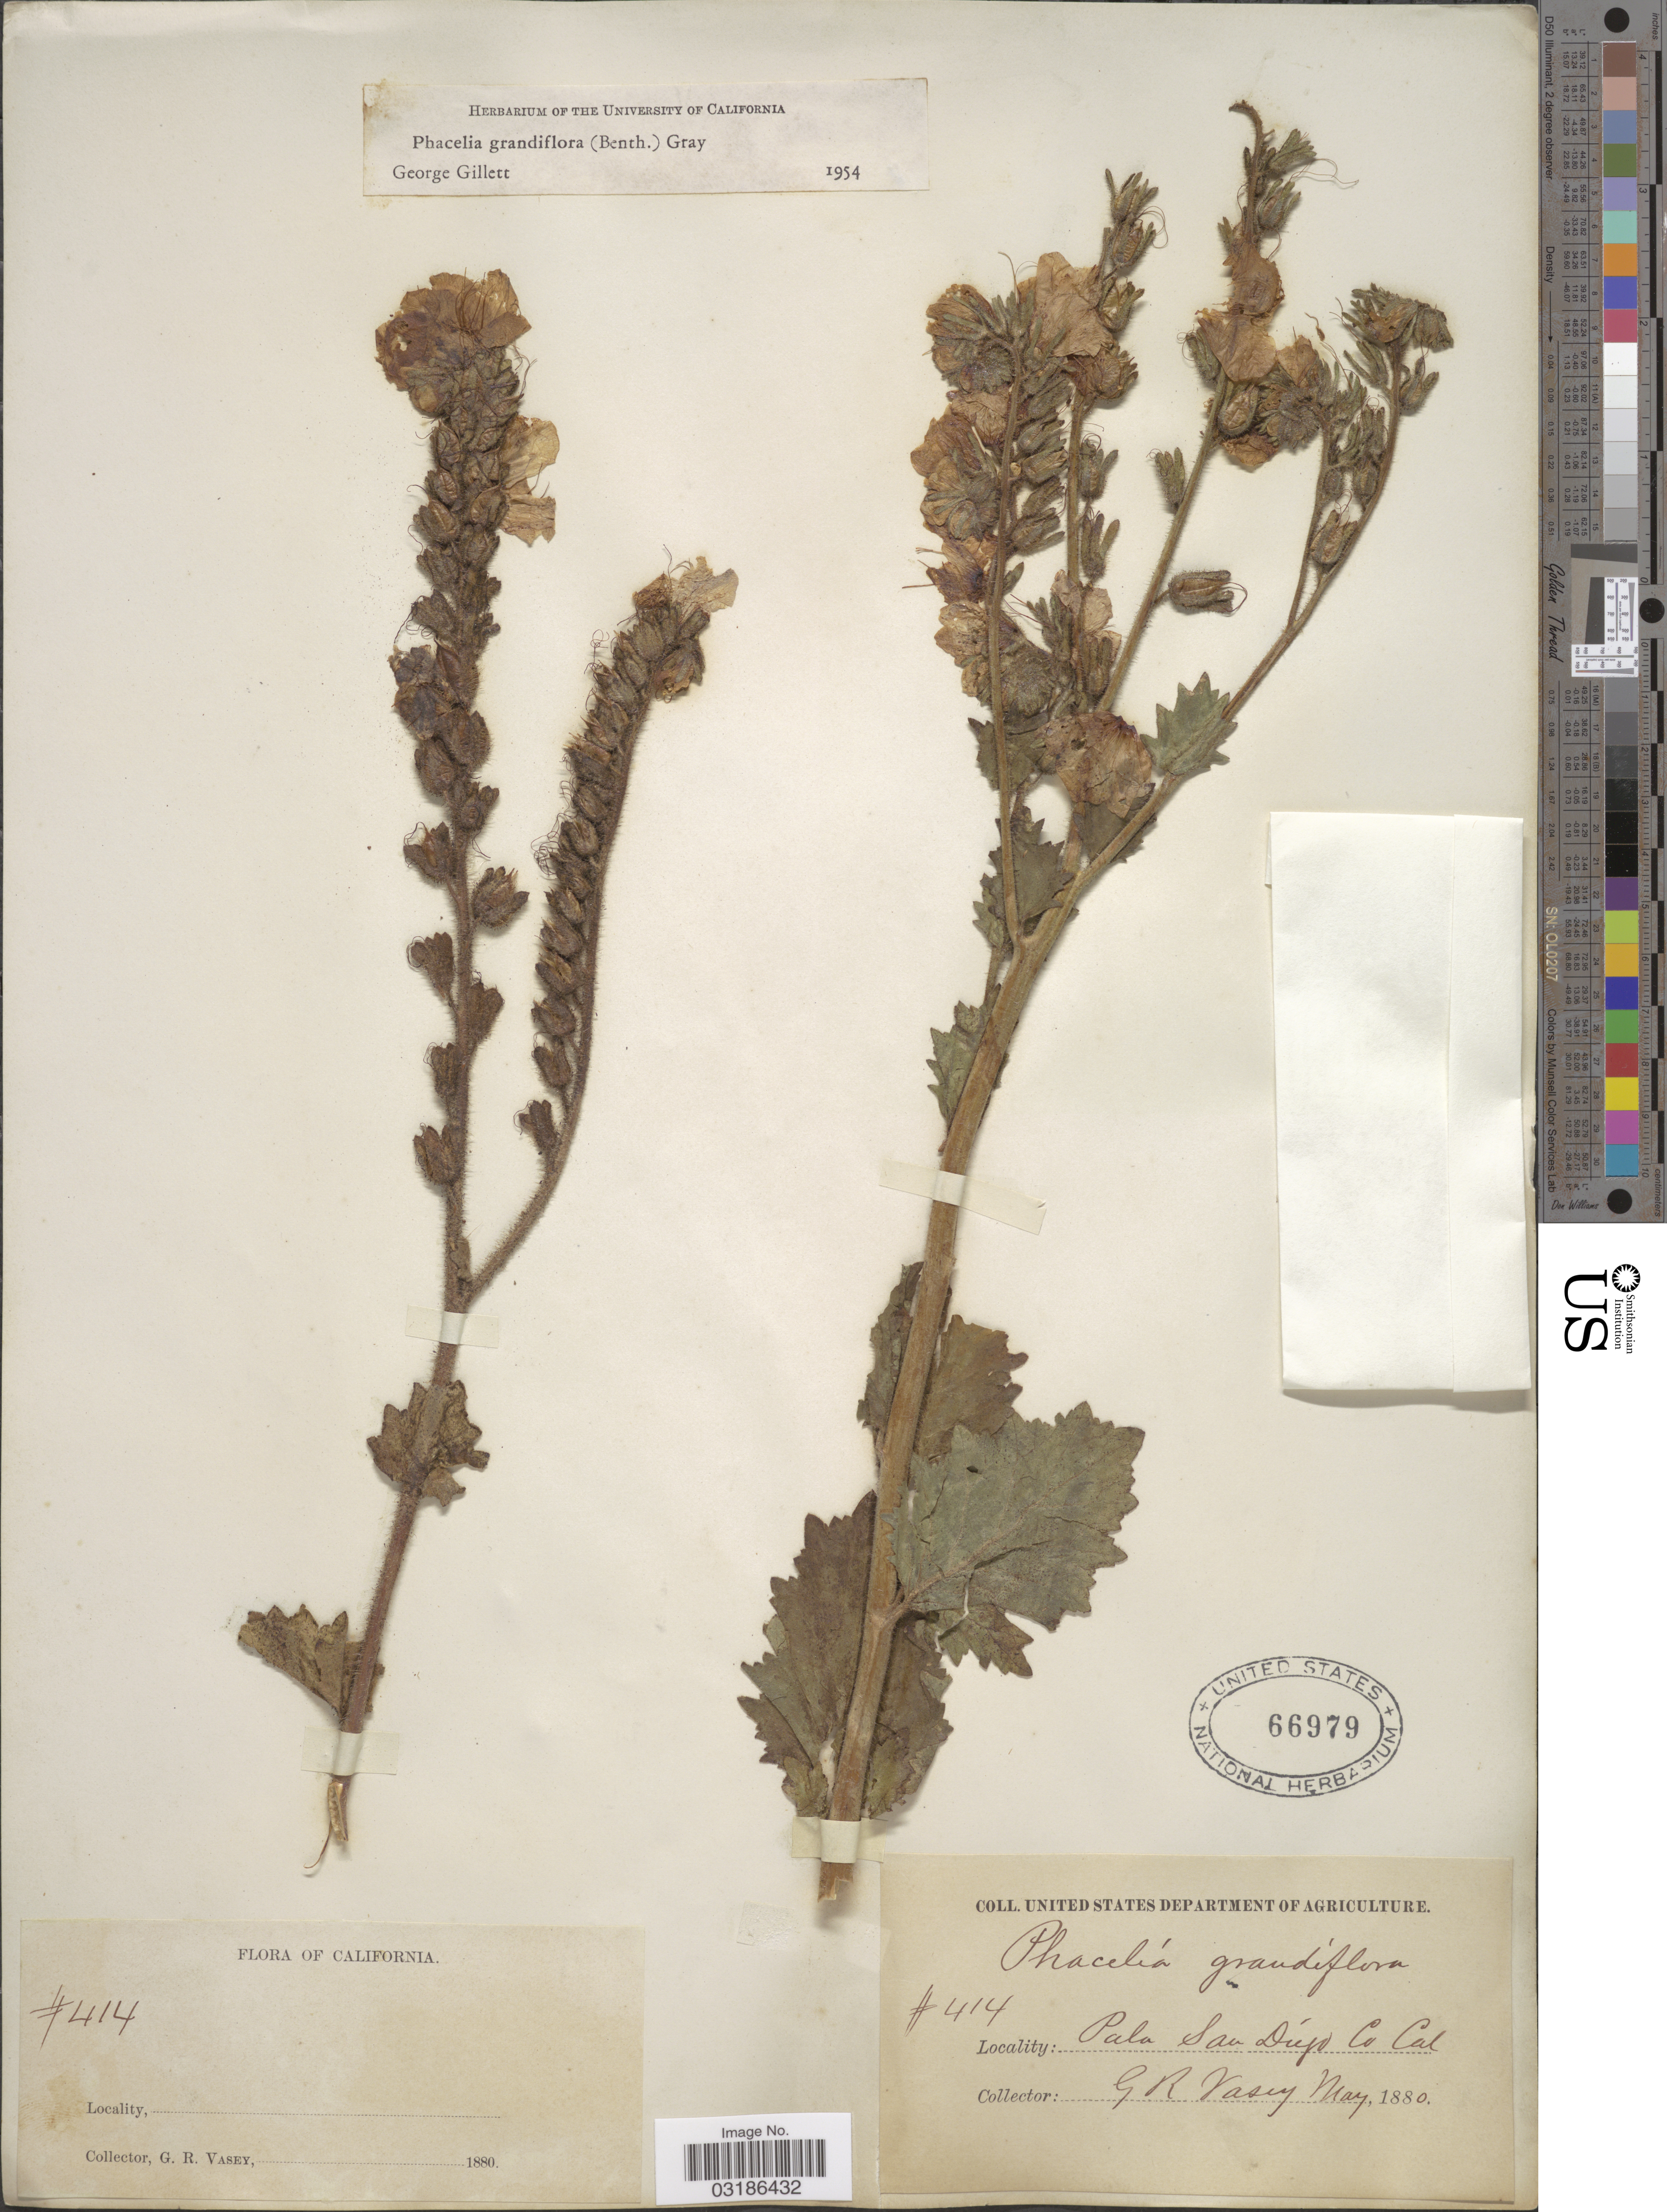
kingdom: Plantae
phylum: Tracheophyta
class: Magnoliopsida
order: Boraginales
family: Hydrophyllaceae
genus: Phacelia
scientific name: Phacelia grandiflora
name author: (Benth.) A. Gray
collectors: G. R. Vasey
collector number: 414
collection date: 1880-05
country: United States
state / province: California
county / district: San Diego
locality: Pala San Diego Co. Cal.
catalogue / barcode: US 66979